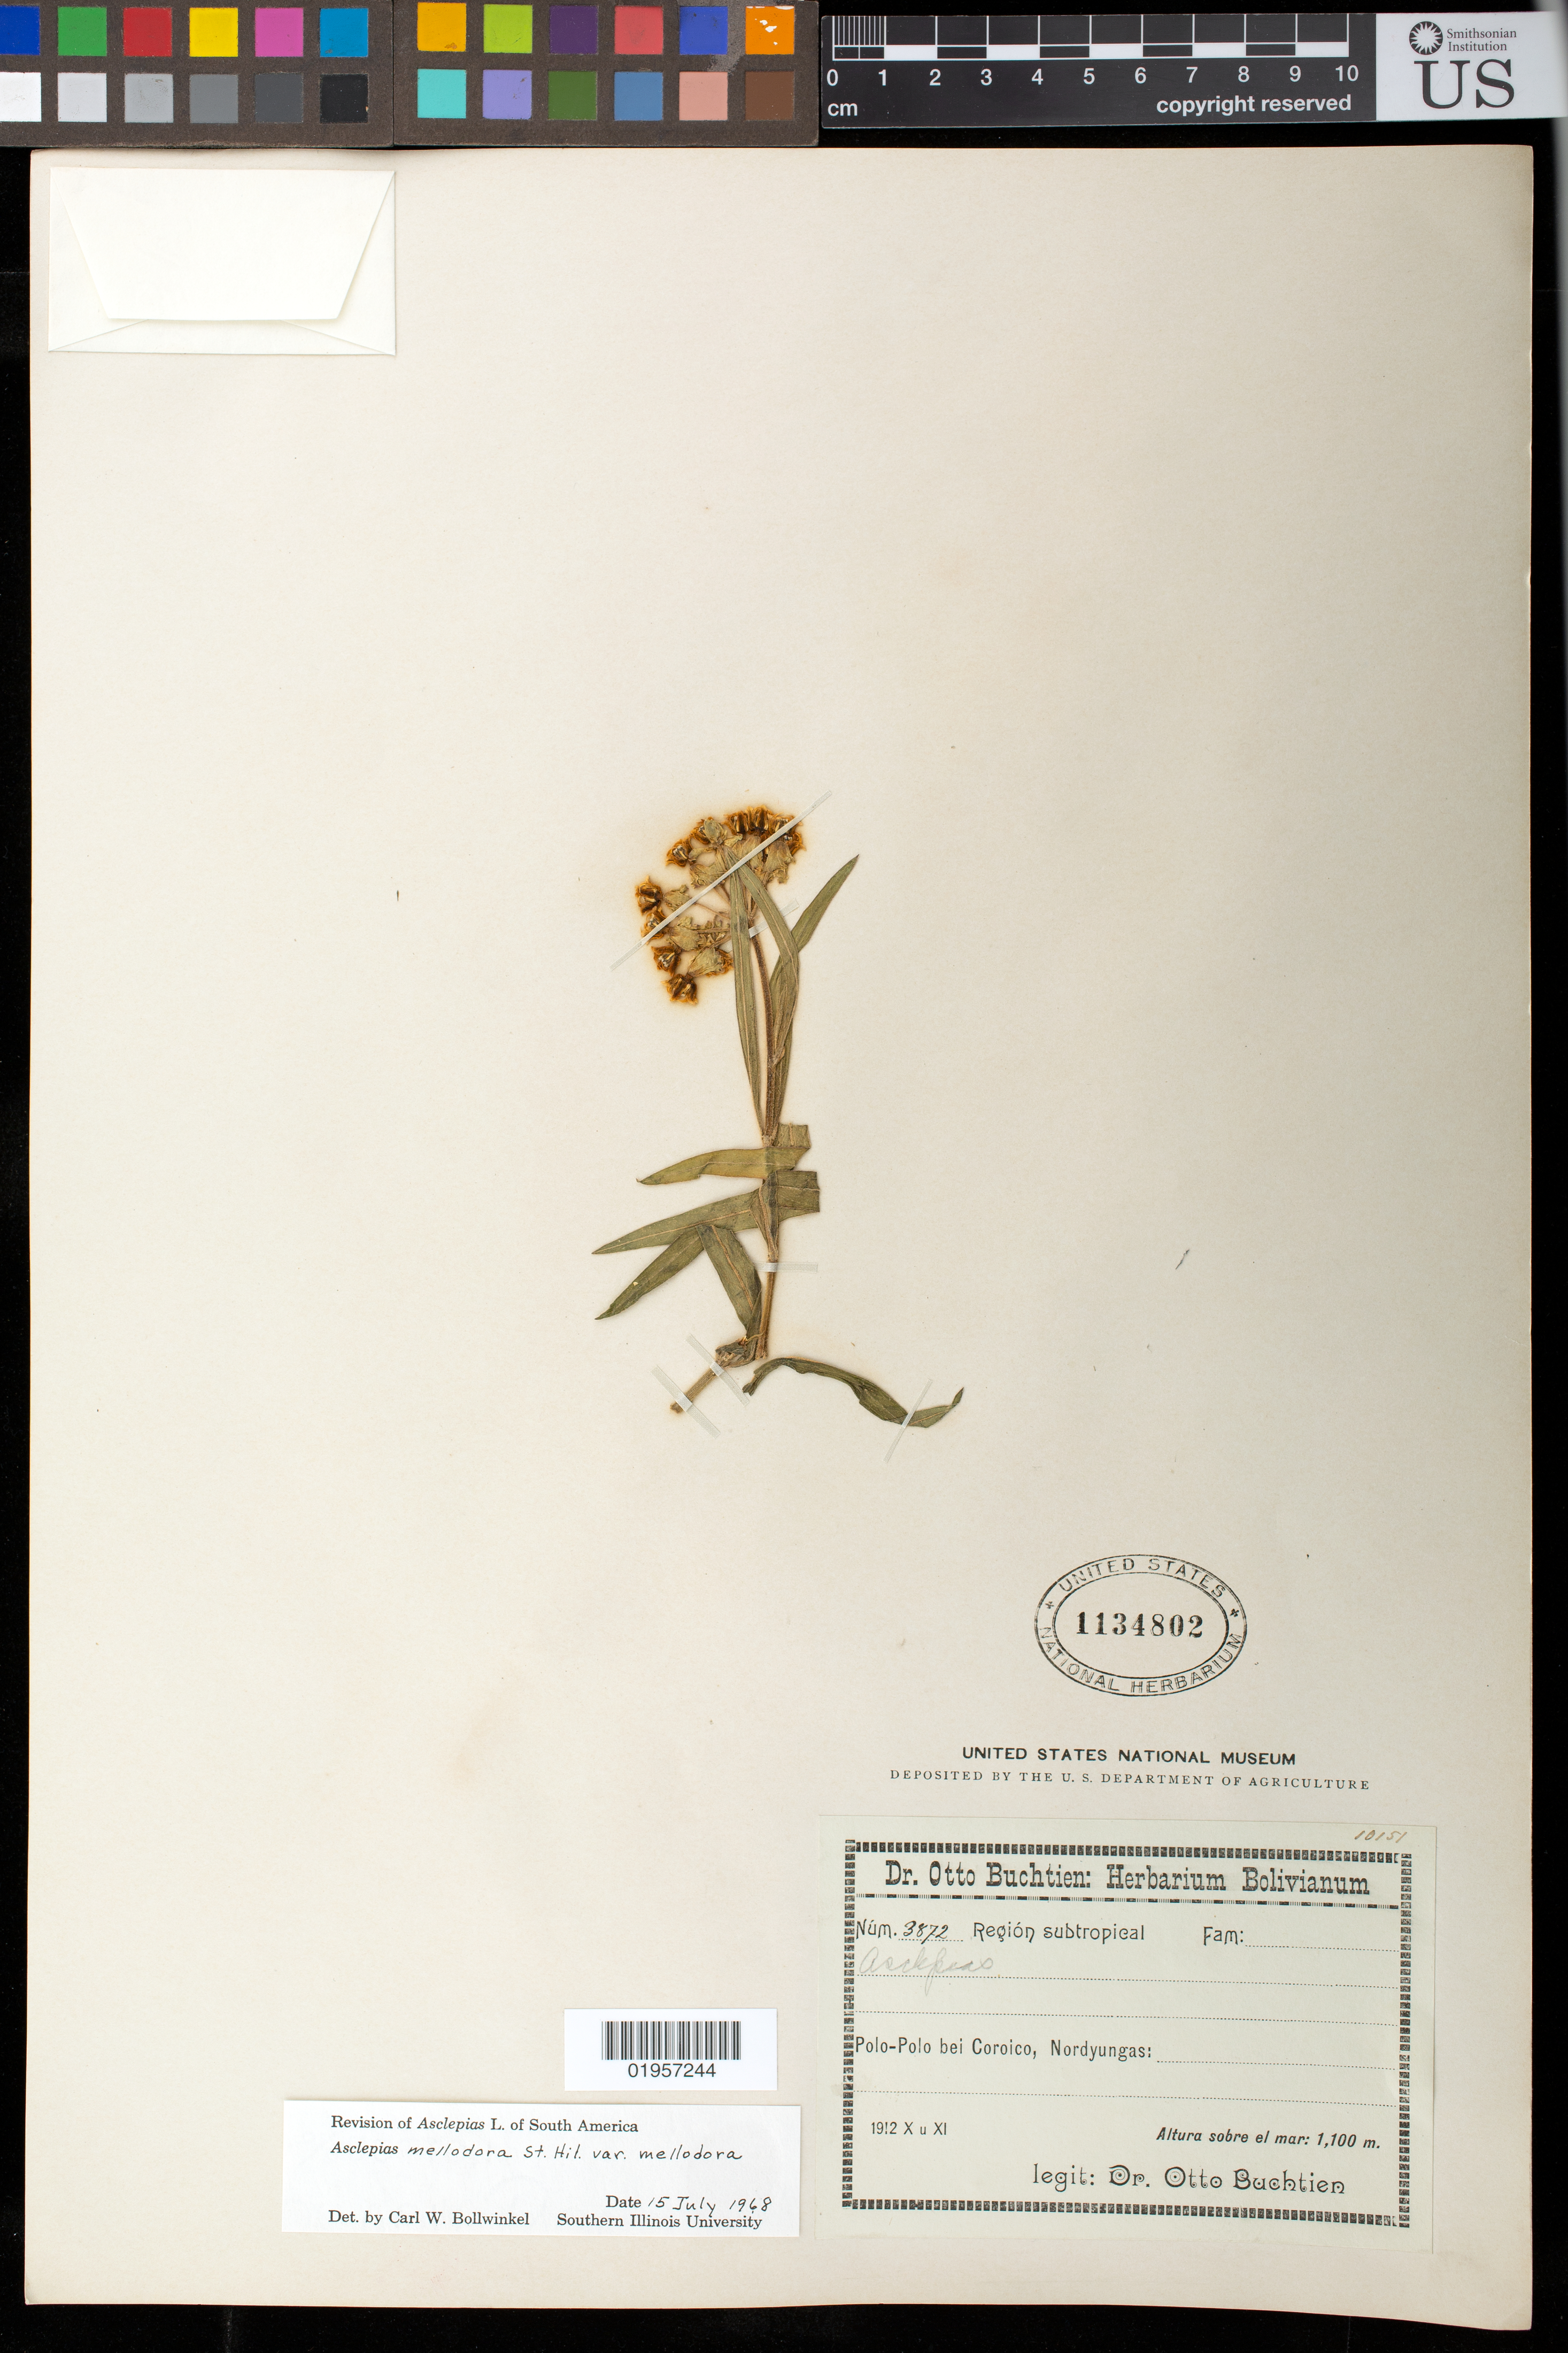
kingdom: Plantae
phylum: Tracheophyta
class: Magnoliopsida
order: Gentianales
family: Apocynaceae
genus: Asclepias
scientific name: Asclepias mellodora var. mellodora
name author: A. St.-Hil.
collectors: O. Buchtien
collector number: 3872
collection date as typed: Oct 1912 and -- Nov 1912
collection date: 1912-10,1912-11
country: Bolivia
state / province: La Paz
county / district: Nor Yungas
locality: Polo-Polo near Coroico.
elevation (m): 1100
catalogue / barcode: US 1134802